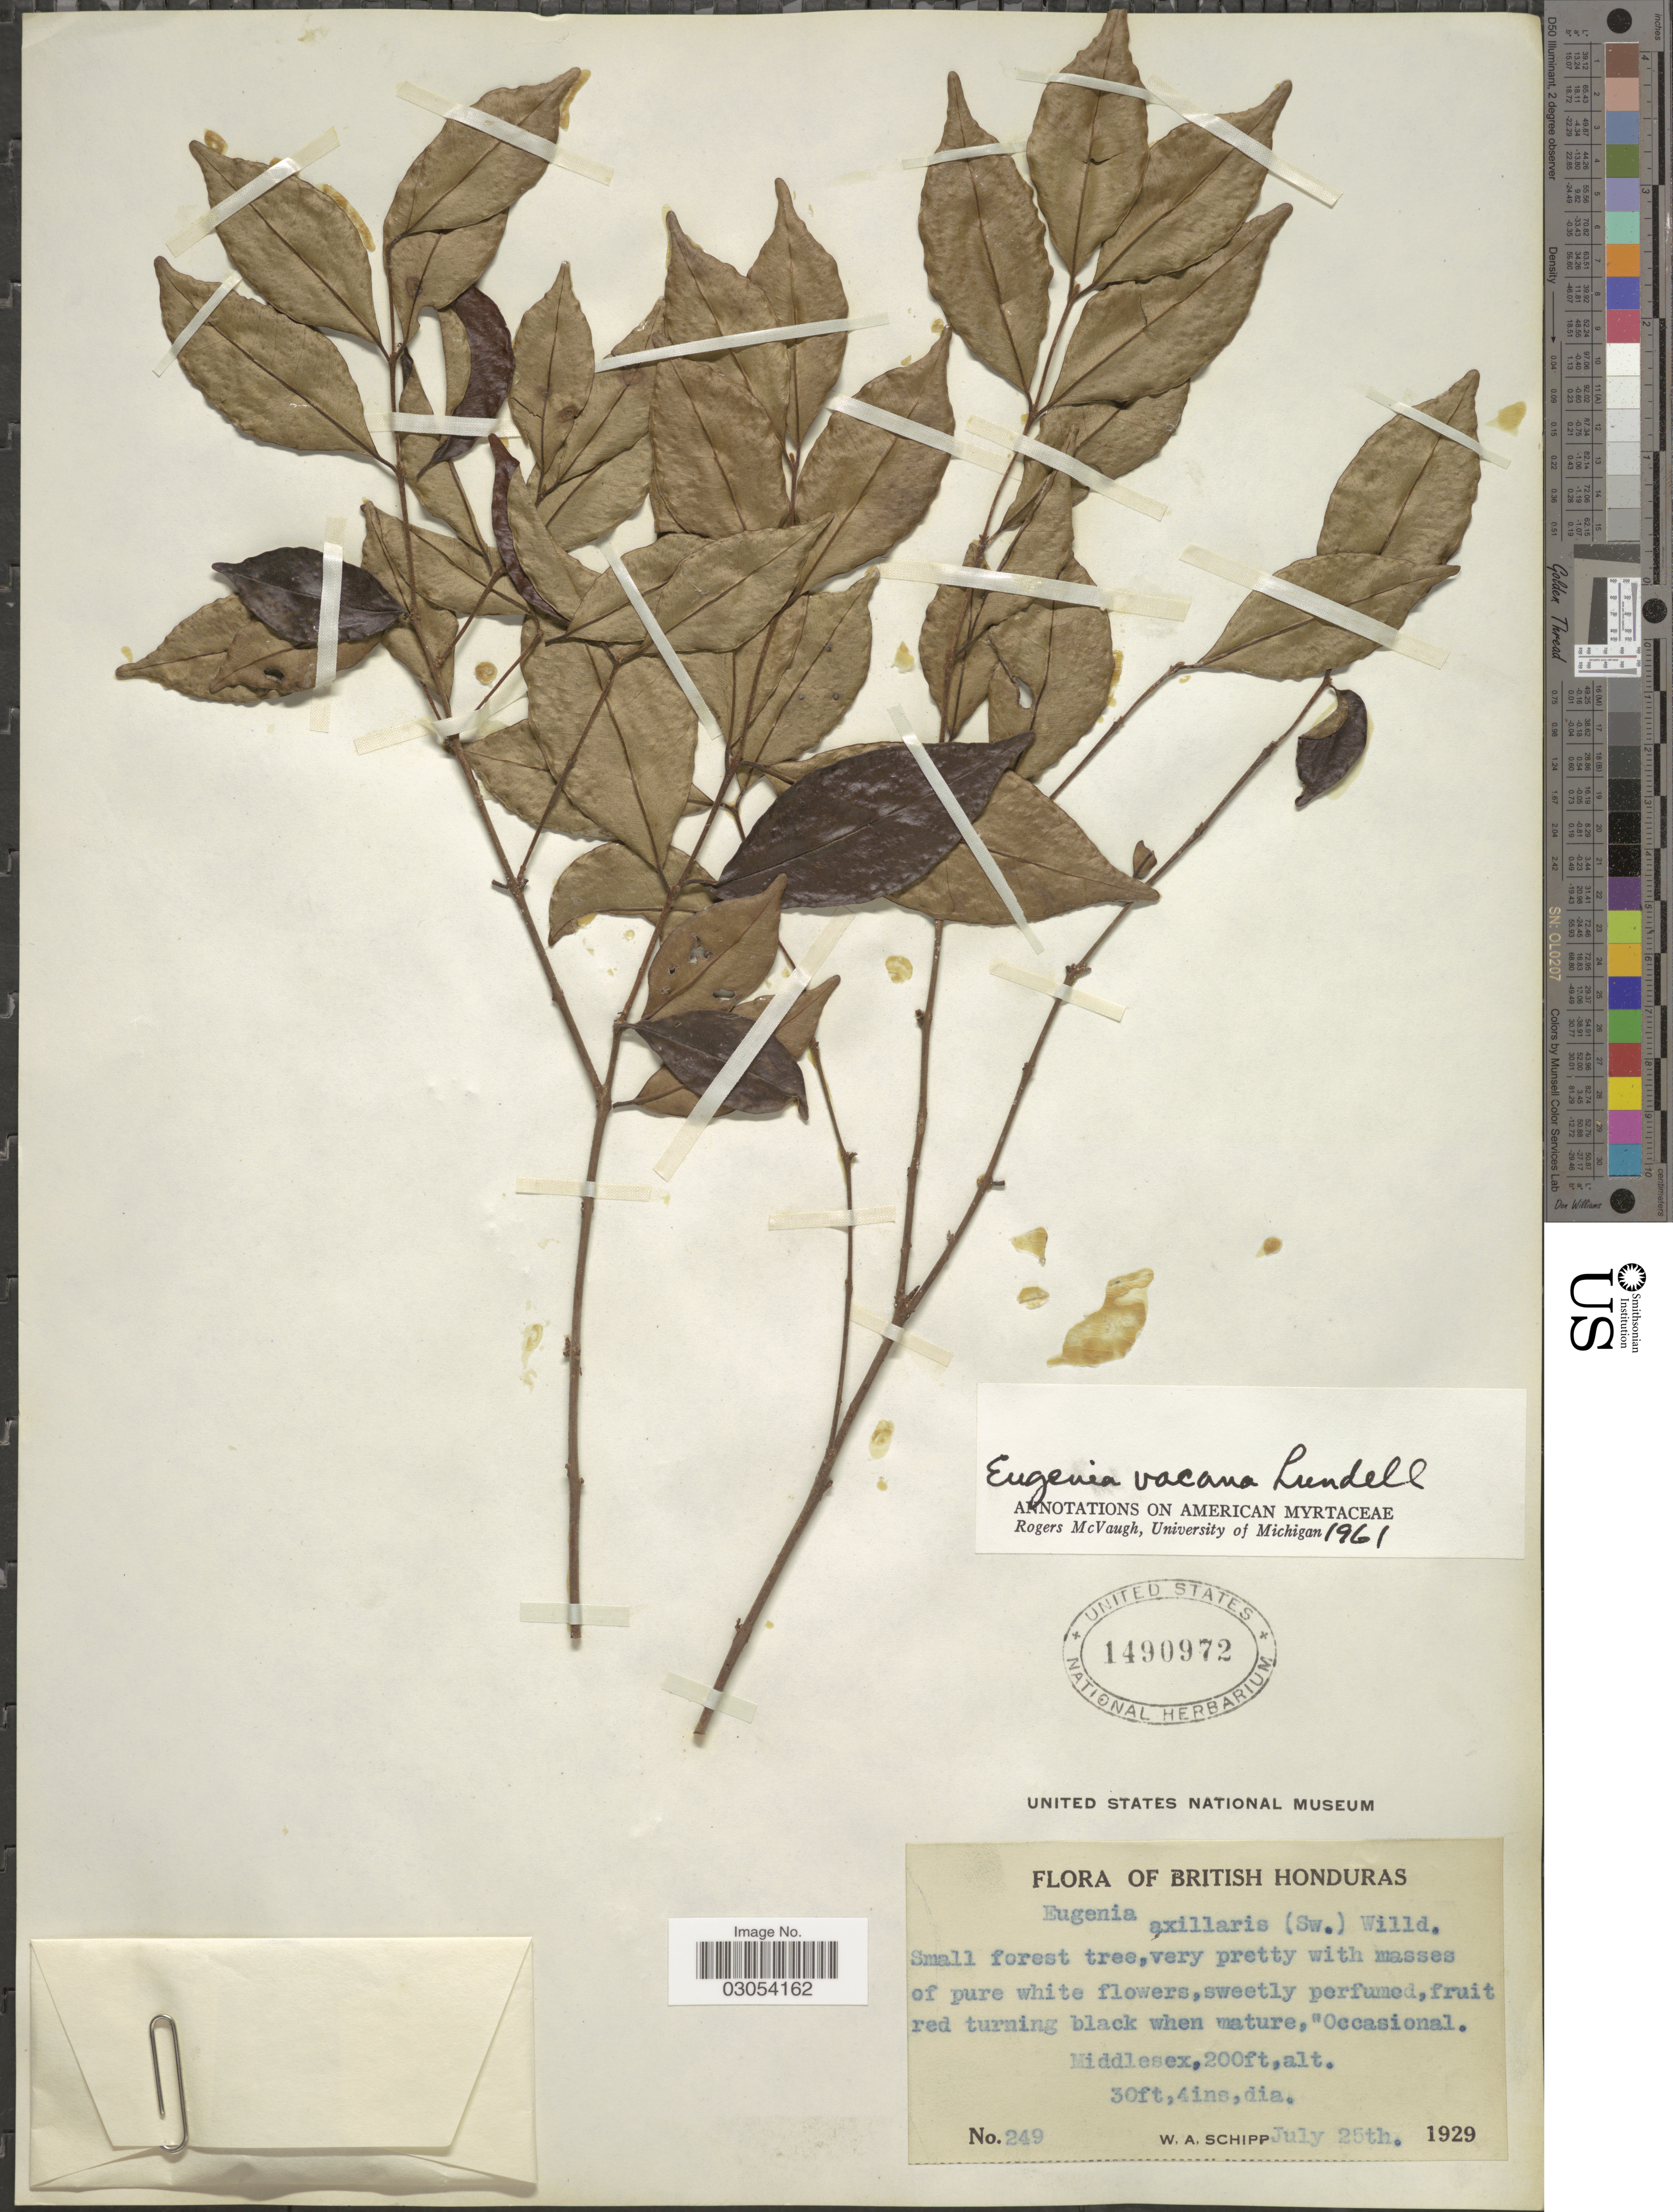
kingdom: Plantae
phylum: Tracheophyta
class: Magnoliopsida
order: Myrtales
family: Myrtaceae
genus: Eugenia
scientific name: Eugenia vacana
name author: Lundell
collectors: W. Schipp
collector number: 249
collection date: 1929-07-25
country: Belize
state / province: Belize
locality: British Honduras. Middlesex.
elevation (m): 61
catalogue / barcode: US 1490972